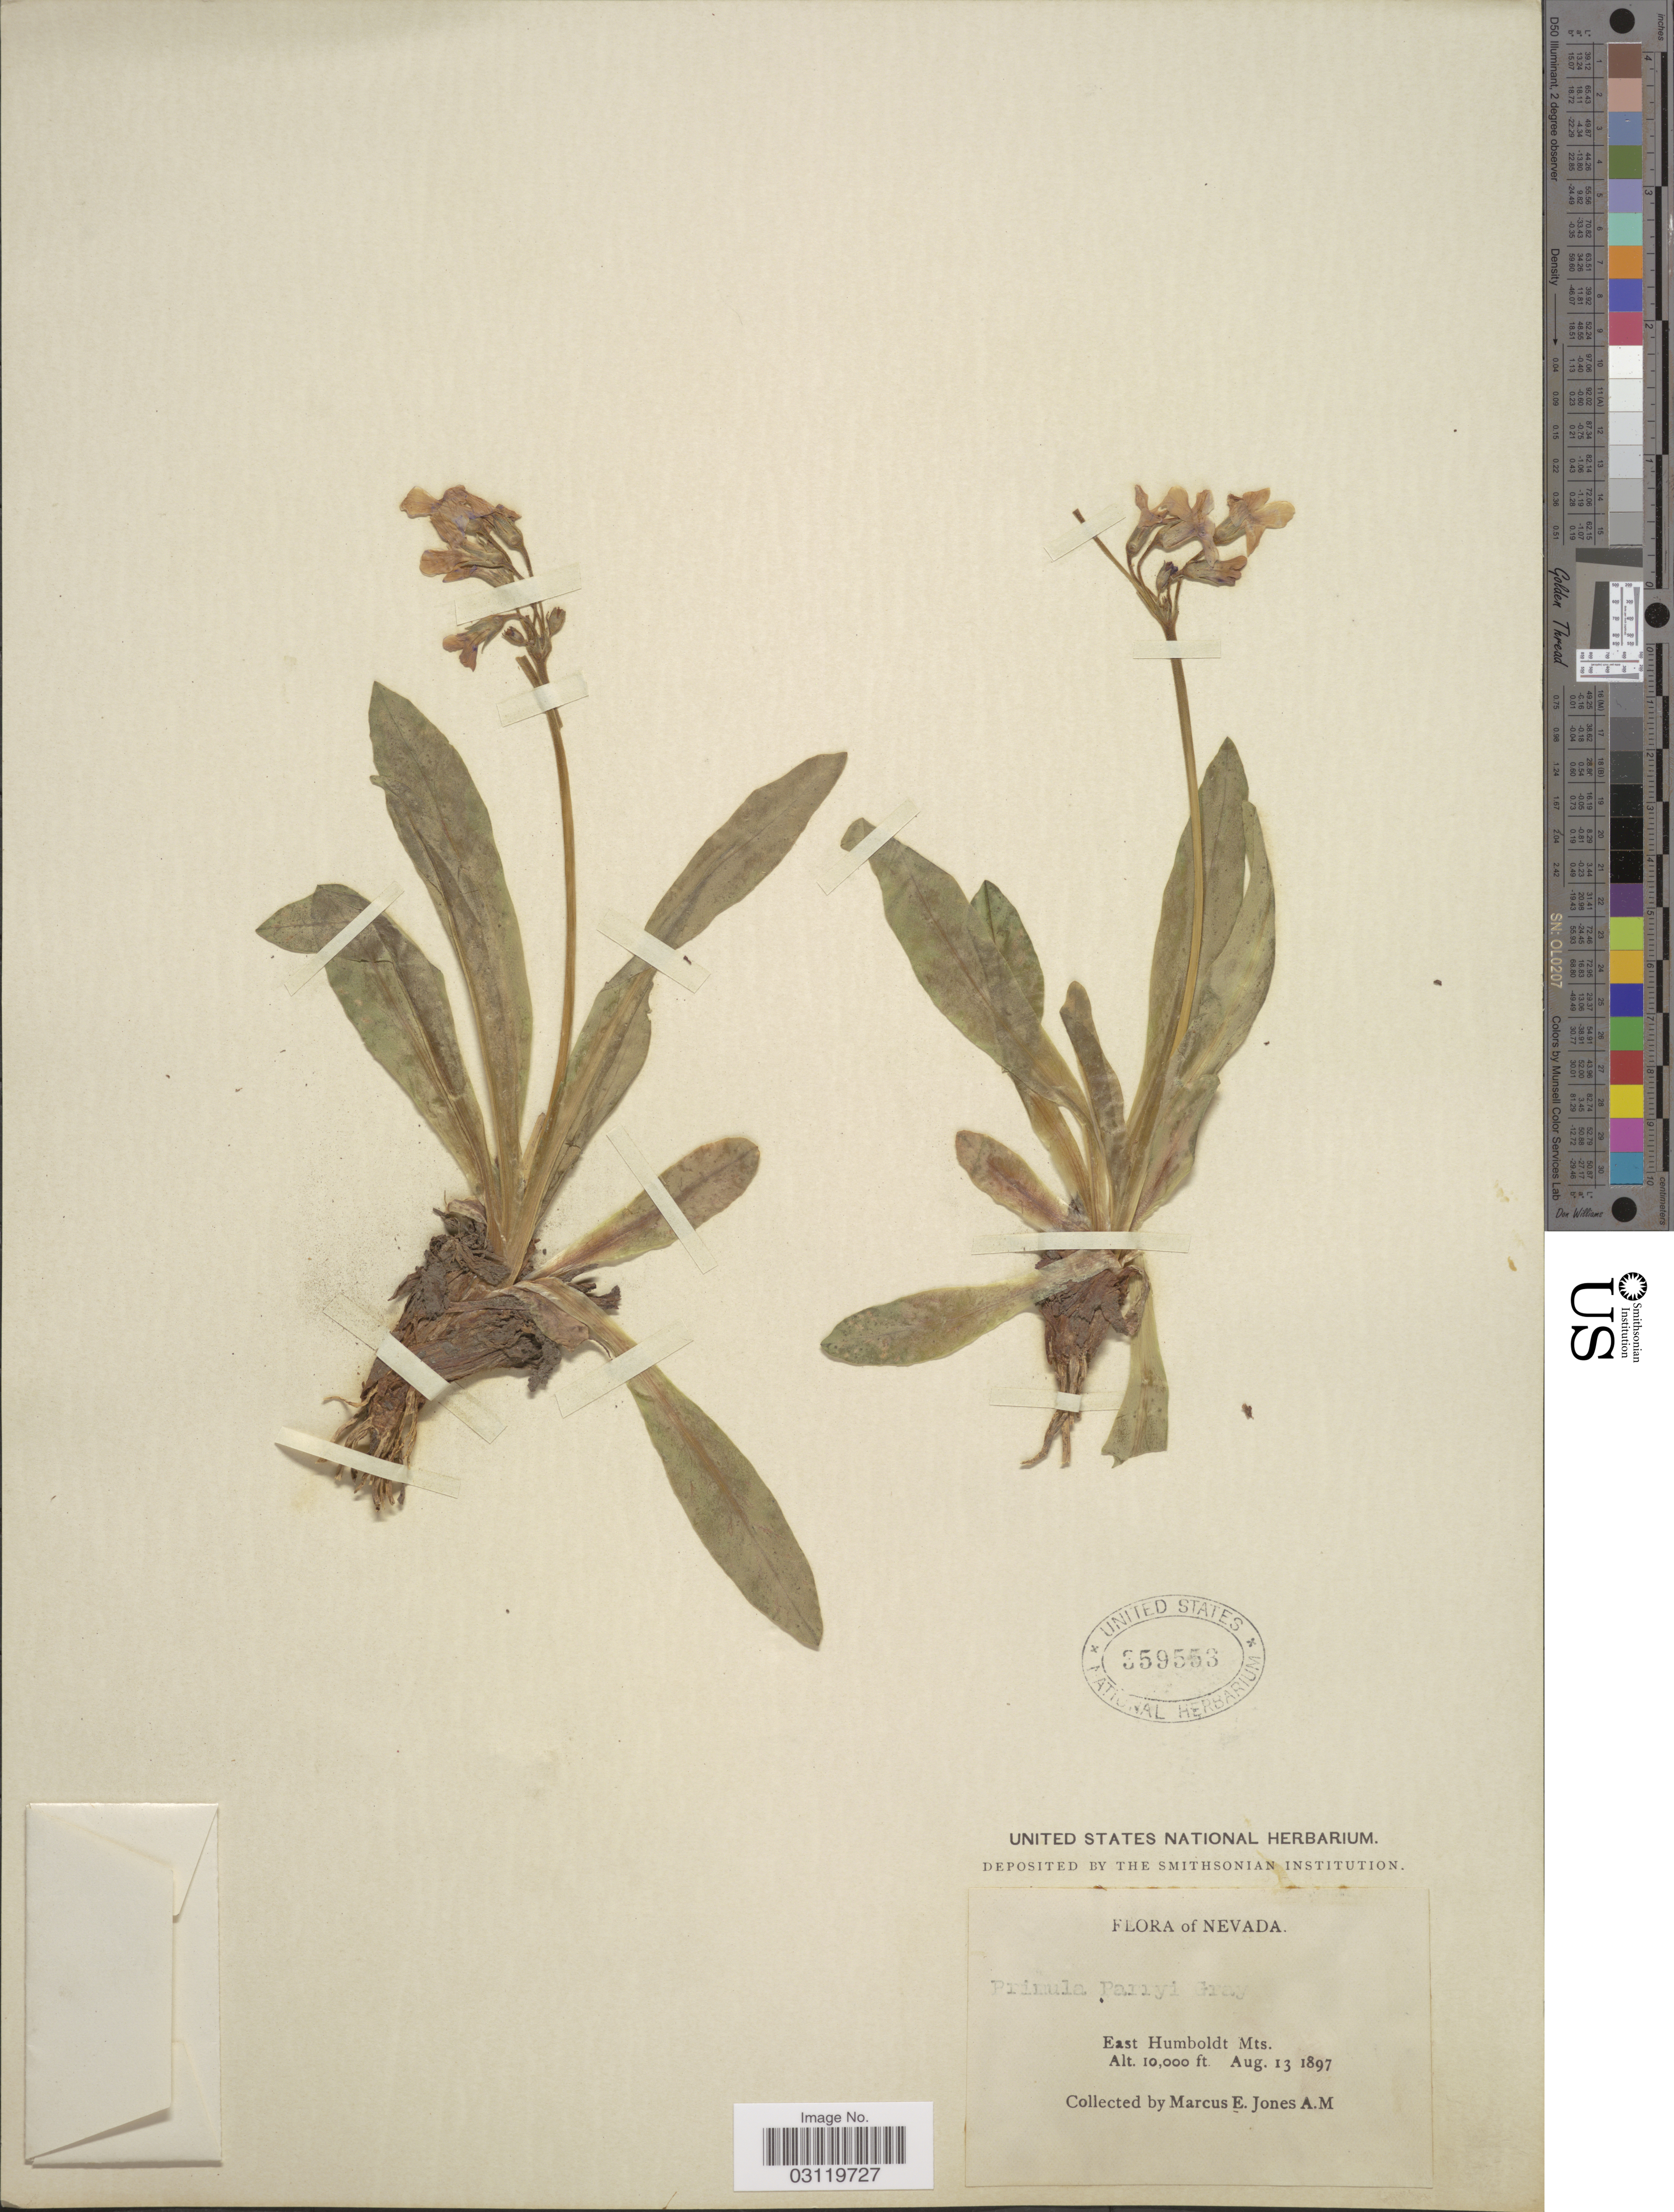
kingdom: Plantae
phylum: Tracheophyta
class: Magnoliopsida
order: Ericales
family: Primulaceae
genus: Primula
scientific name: Primula parryi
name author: A. Gray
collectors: M. E. Jones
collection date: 1897-08-13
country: United States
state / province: Nevada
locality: East Humboldt Mts.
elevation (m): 3048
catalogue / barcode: US 359553